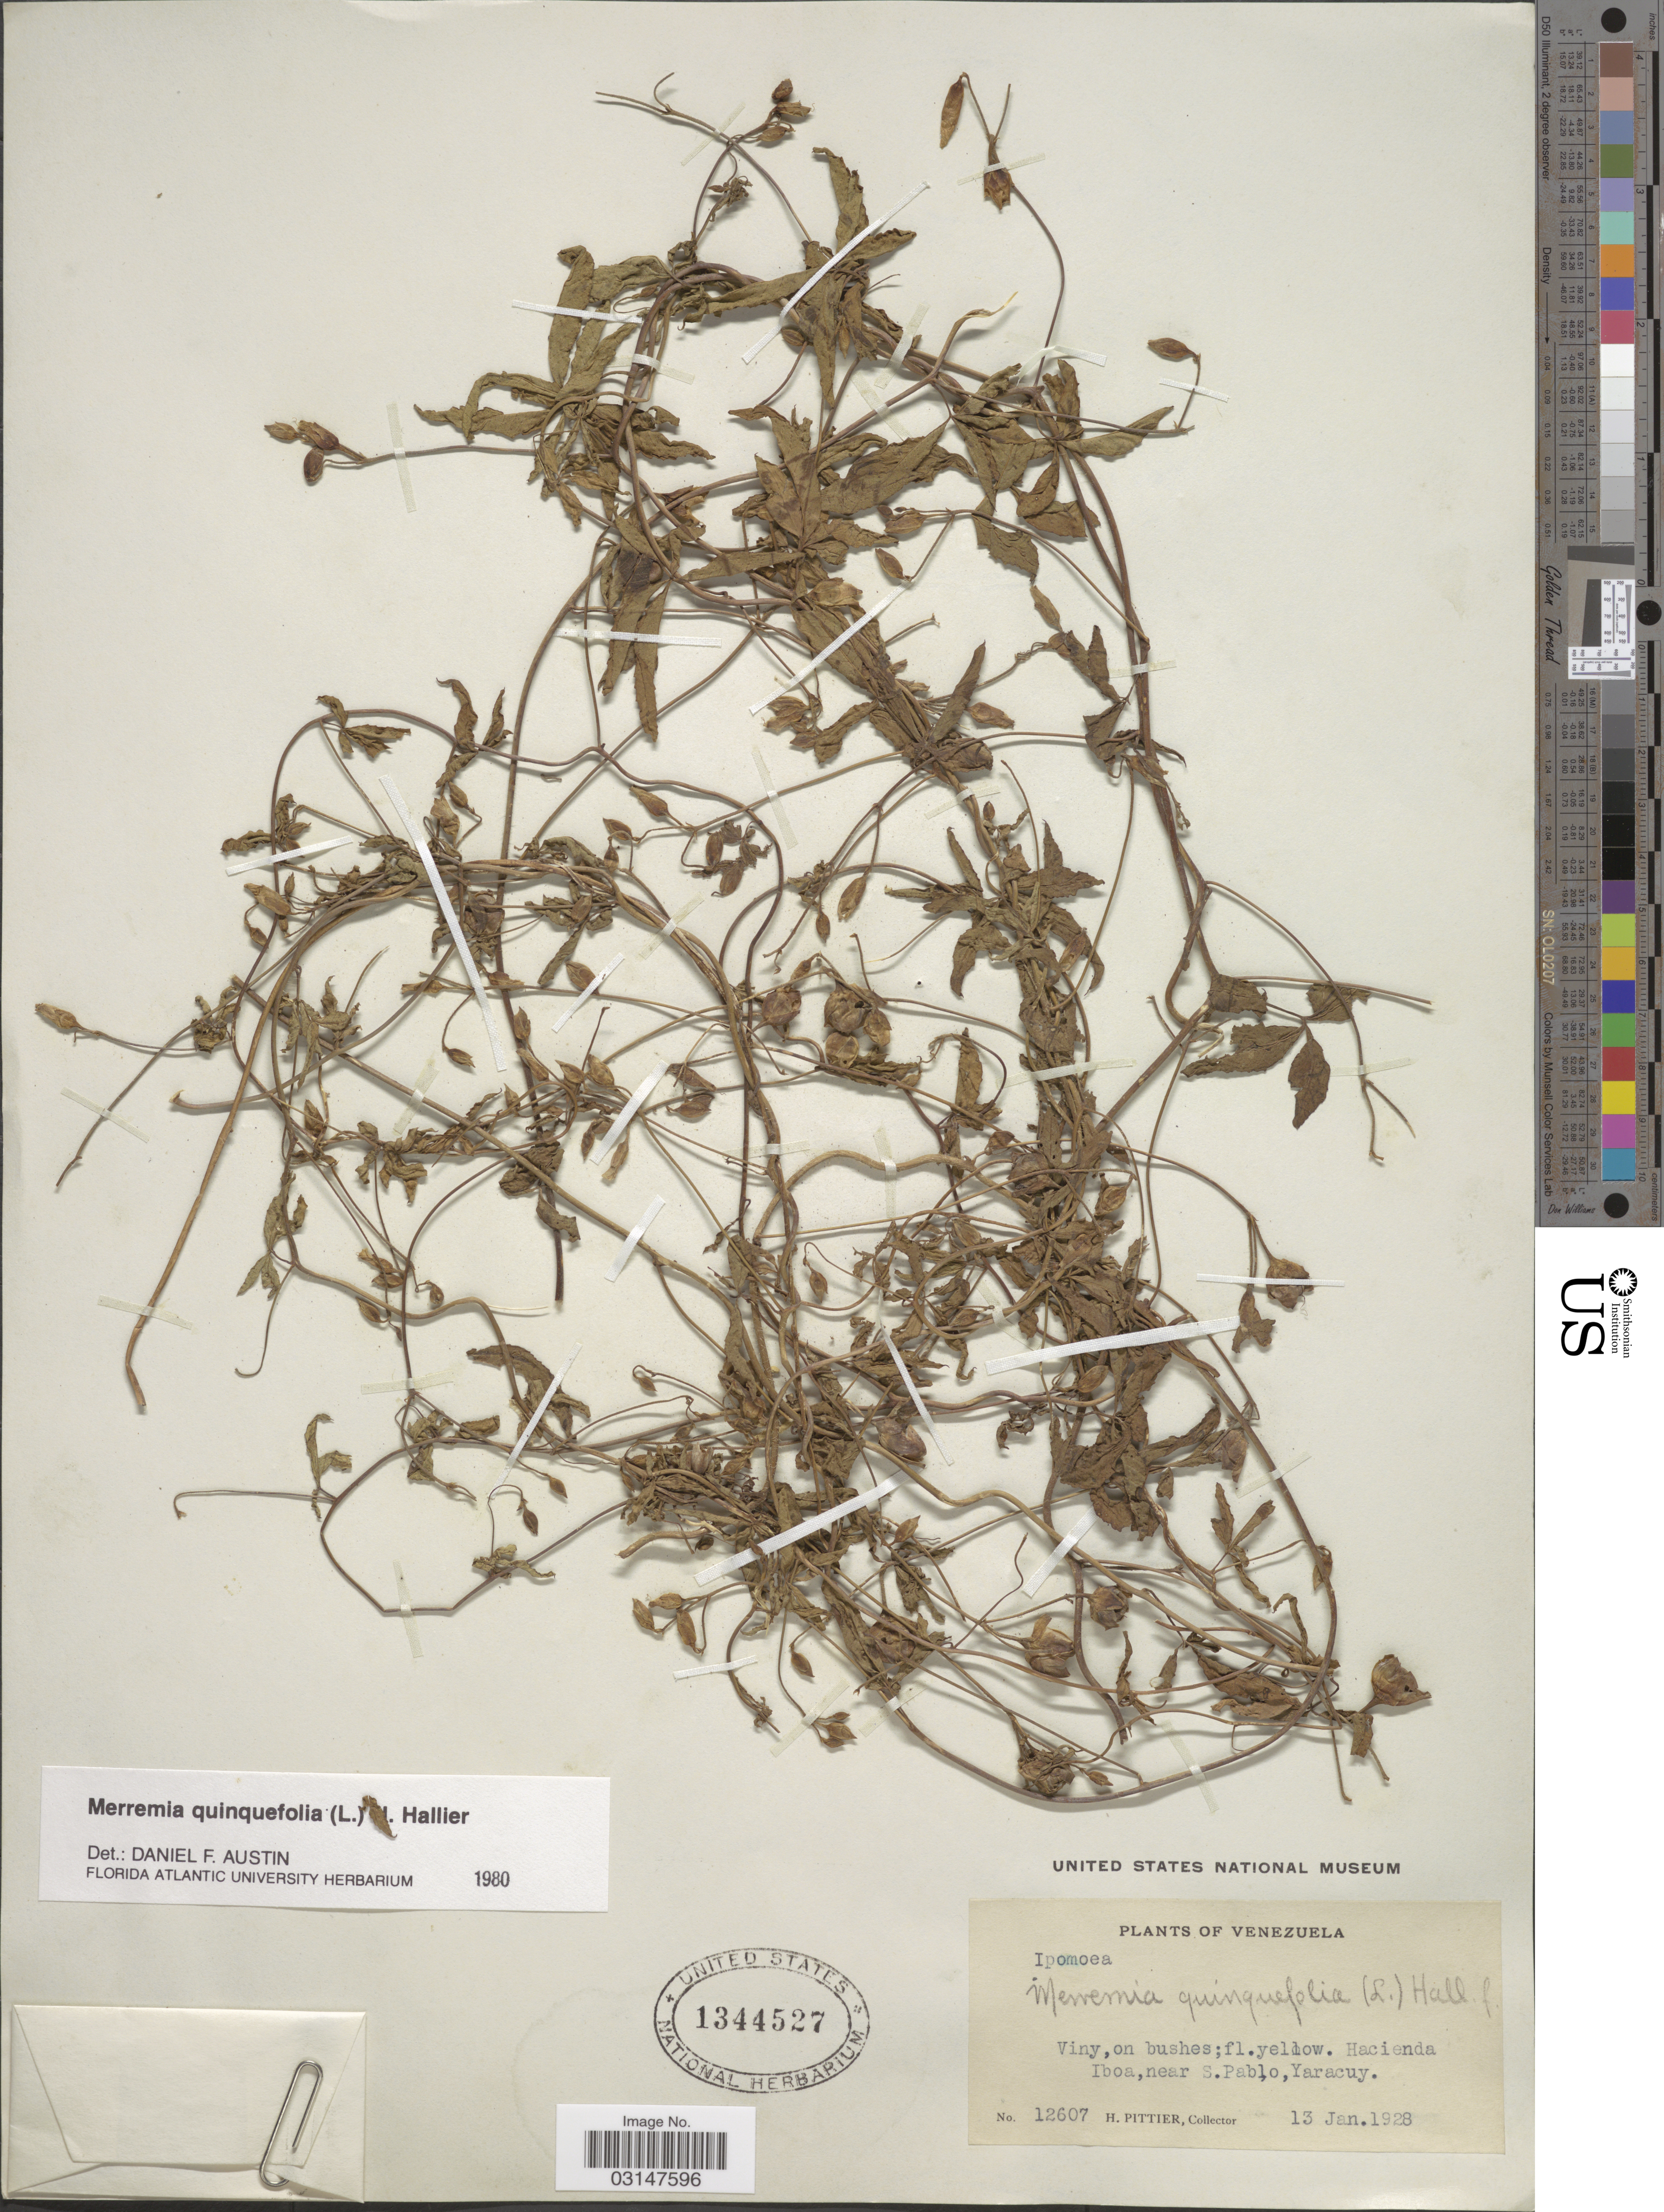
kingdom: Plantae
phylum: Tracheophyta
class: Magnoliopsida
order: Solanales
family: Convolvulaceae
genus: Distimake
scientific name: Distimake quinquefolius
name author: (L.) A. R. Simões & Staples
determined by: Strong, Mark T., (BOT), Smithsonian Institution - National Museum of Natural History (UNITED STATES)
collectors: H. F. Pittier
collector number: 12607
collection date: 1928-01-13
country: Venezuela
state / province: Yaracuy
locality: Hacienda Iboa, near S. Pablo.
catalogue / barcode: US 1344527